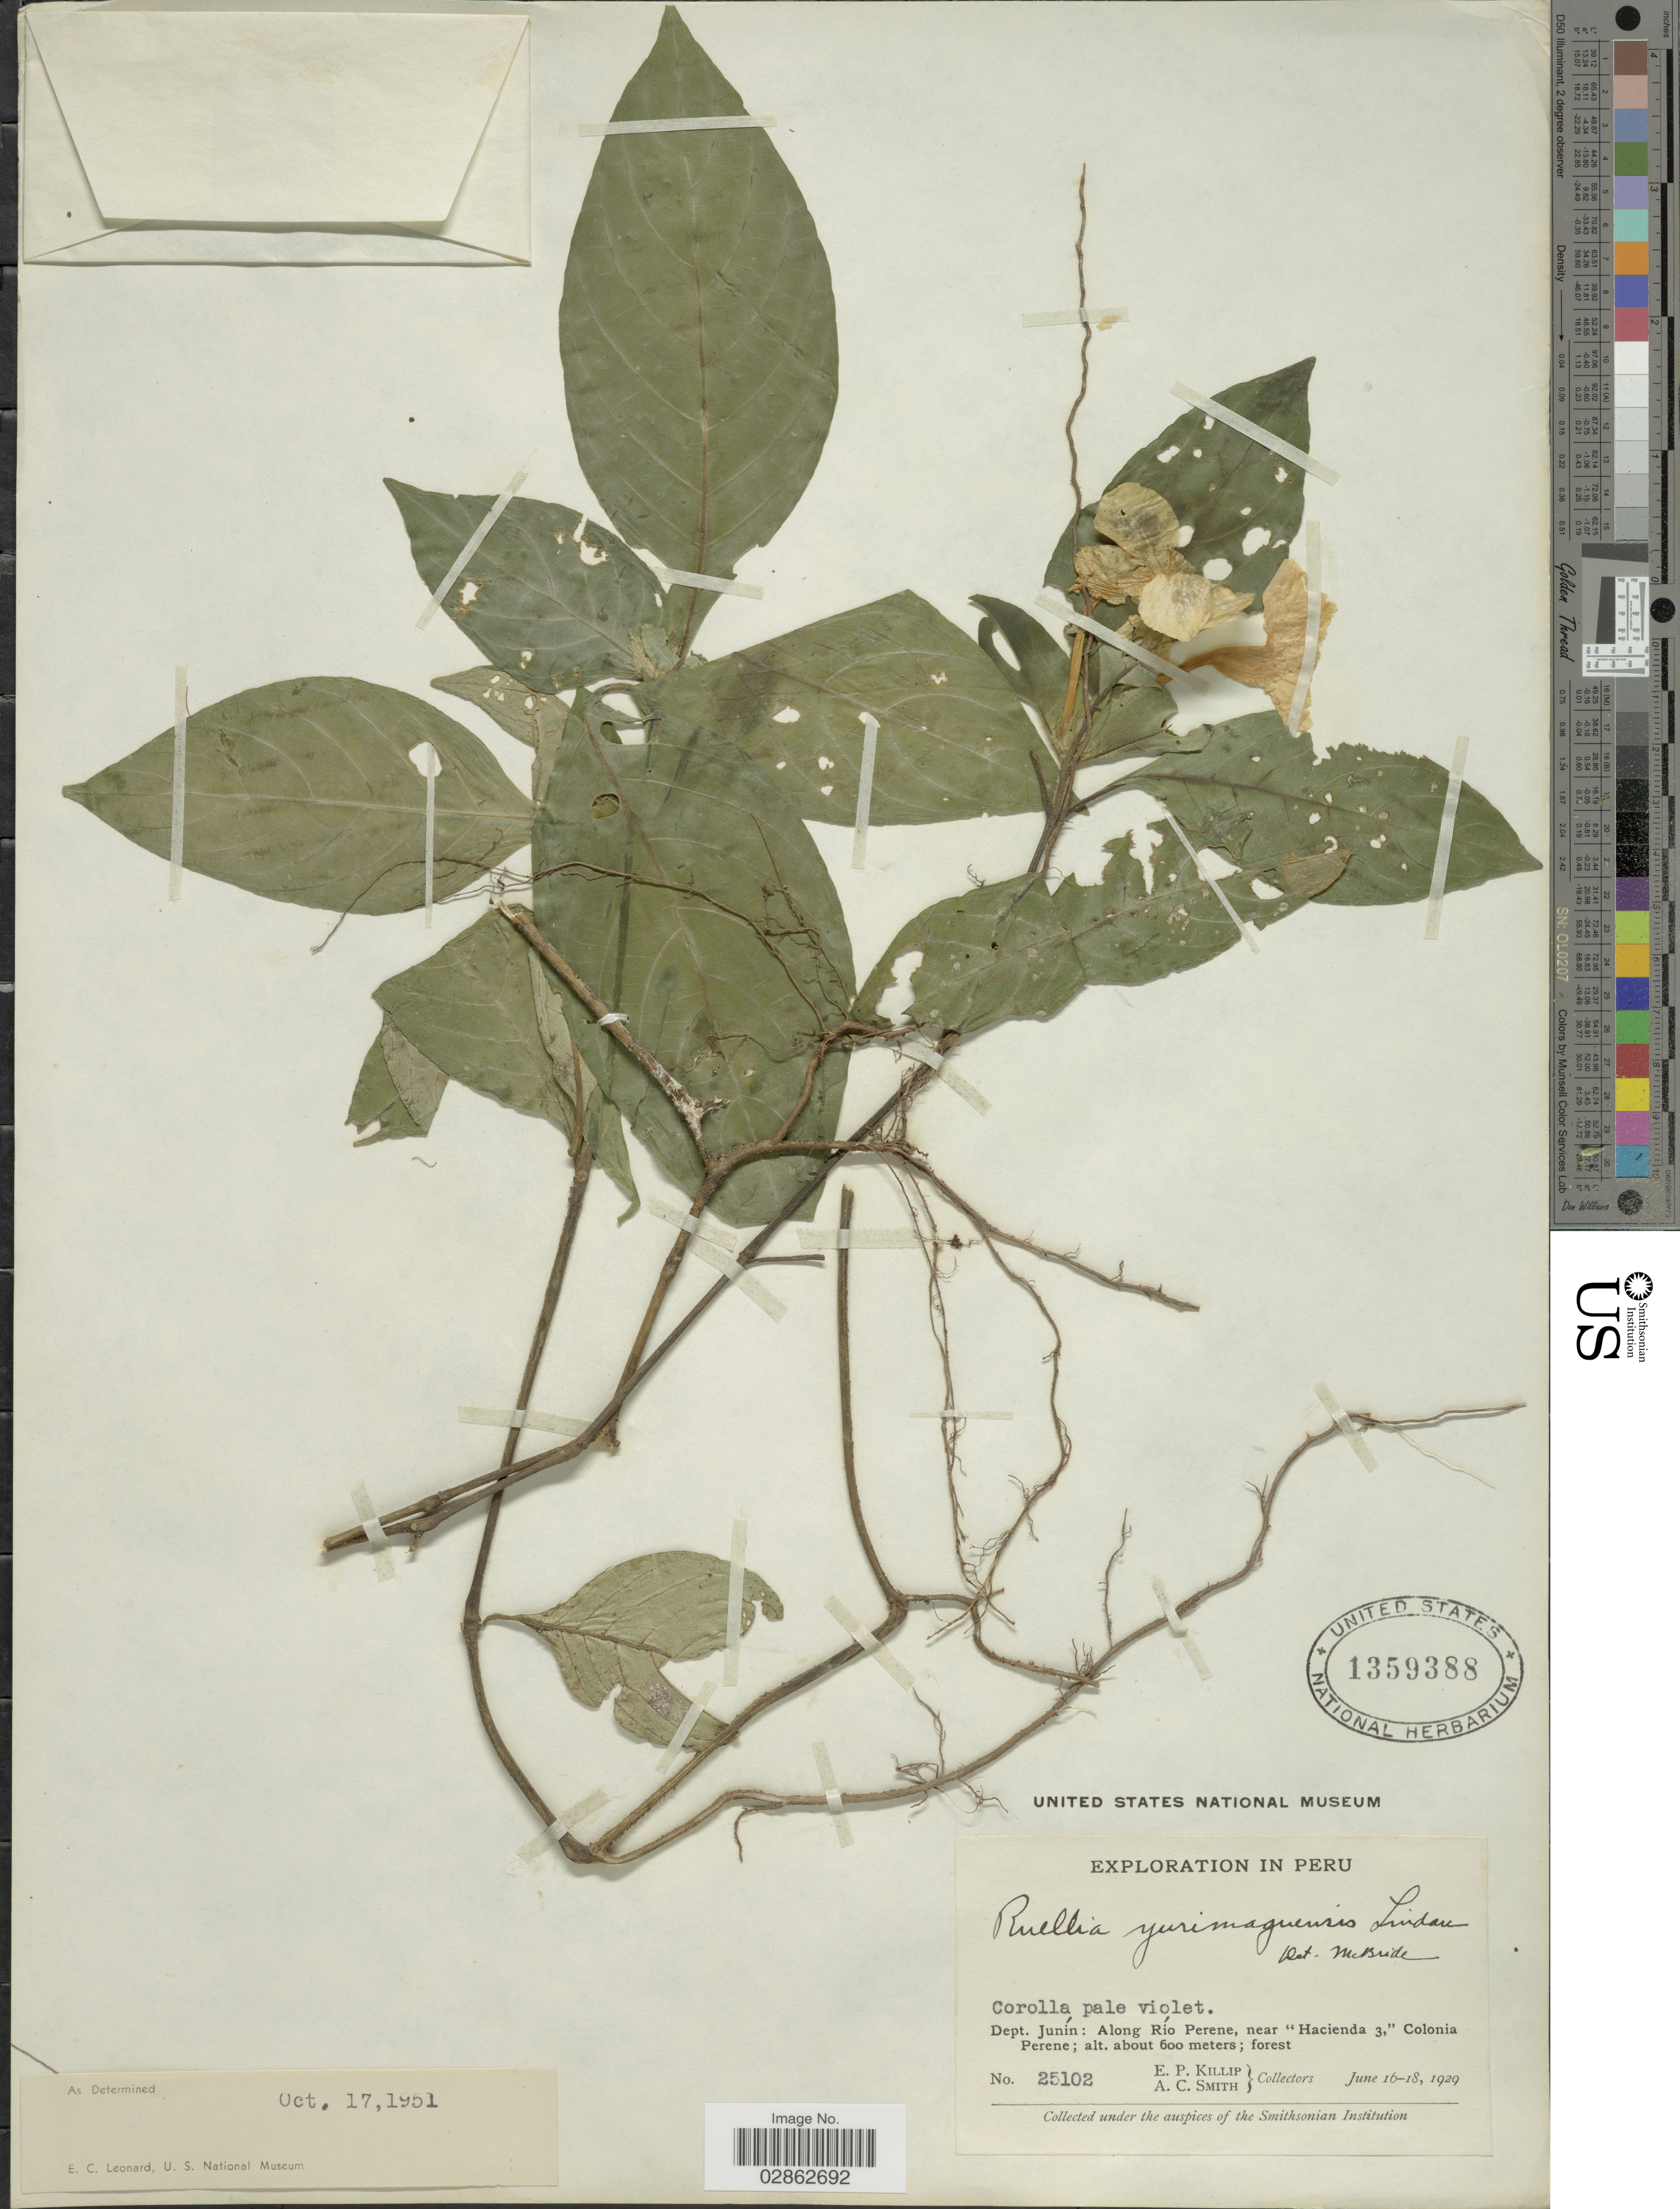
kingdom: Plantae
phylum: Tracheophyta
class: Magnoliopsida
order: Lamiales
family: Acanthaceae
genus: Ruellia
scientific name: Ruellia yurimaguensis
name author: Lindau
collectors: E. P. Killip & A. C. Smith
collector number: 25102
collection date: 1929-06-16/1929-06-18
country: Peru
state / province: Junín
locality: Dept. Junín: Along Río Perene, near "Hacienda 3", Colonia Perene.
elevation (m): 600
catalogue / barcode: US 1359388